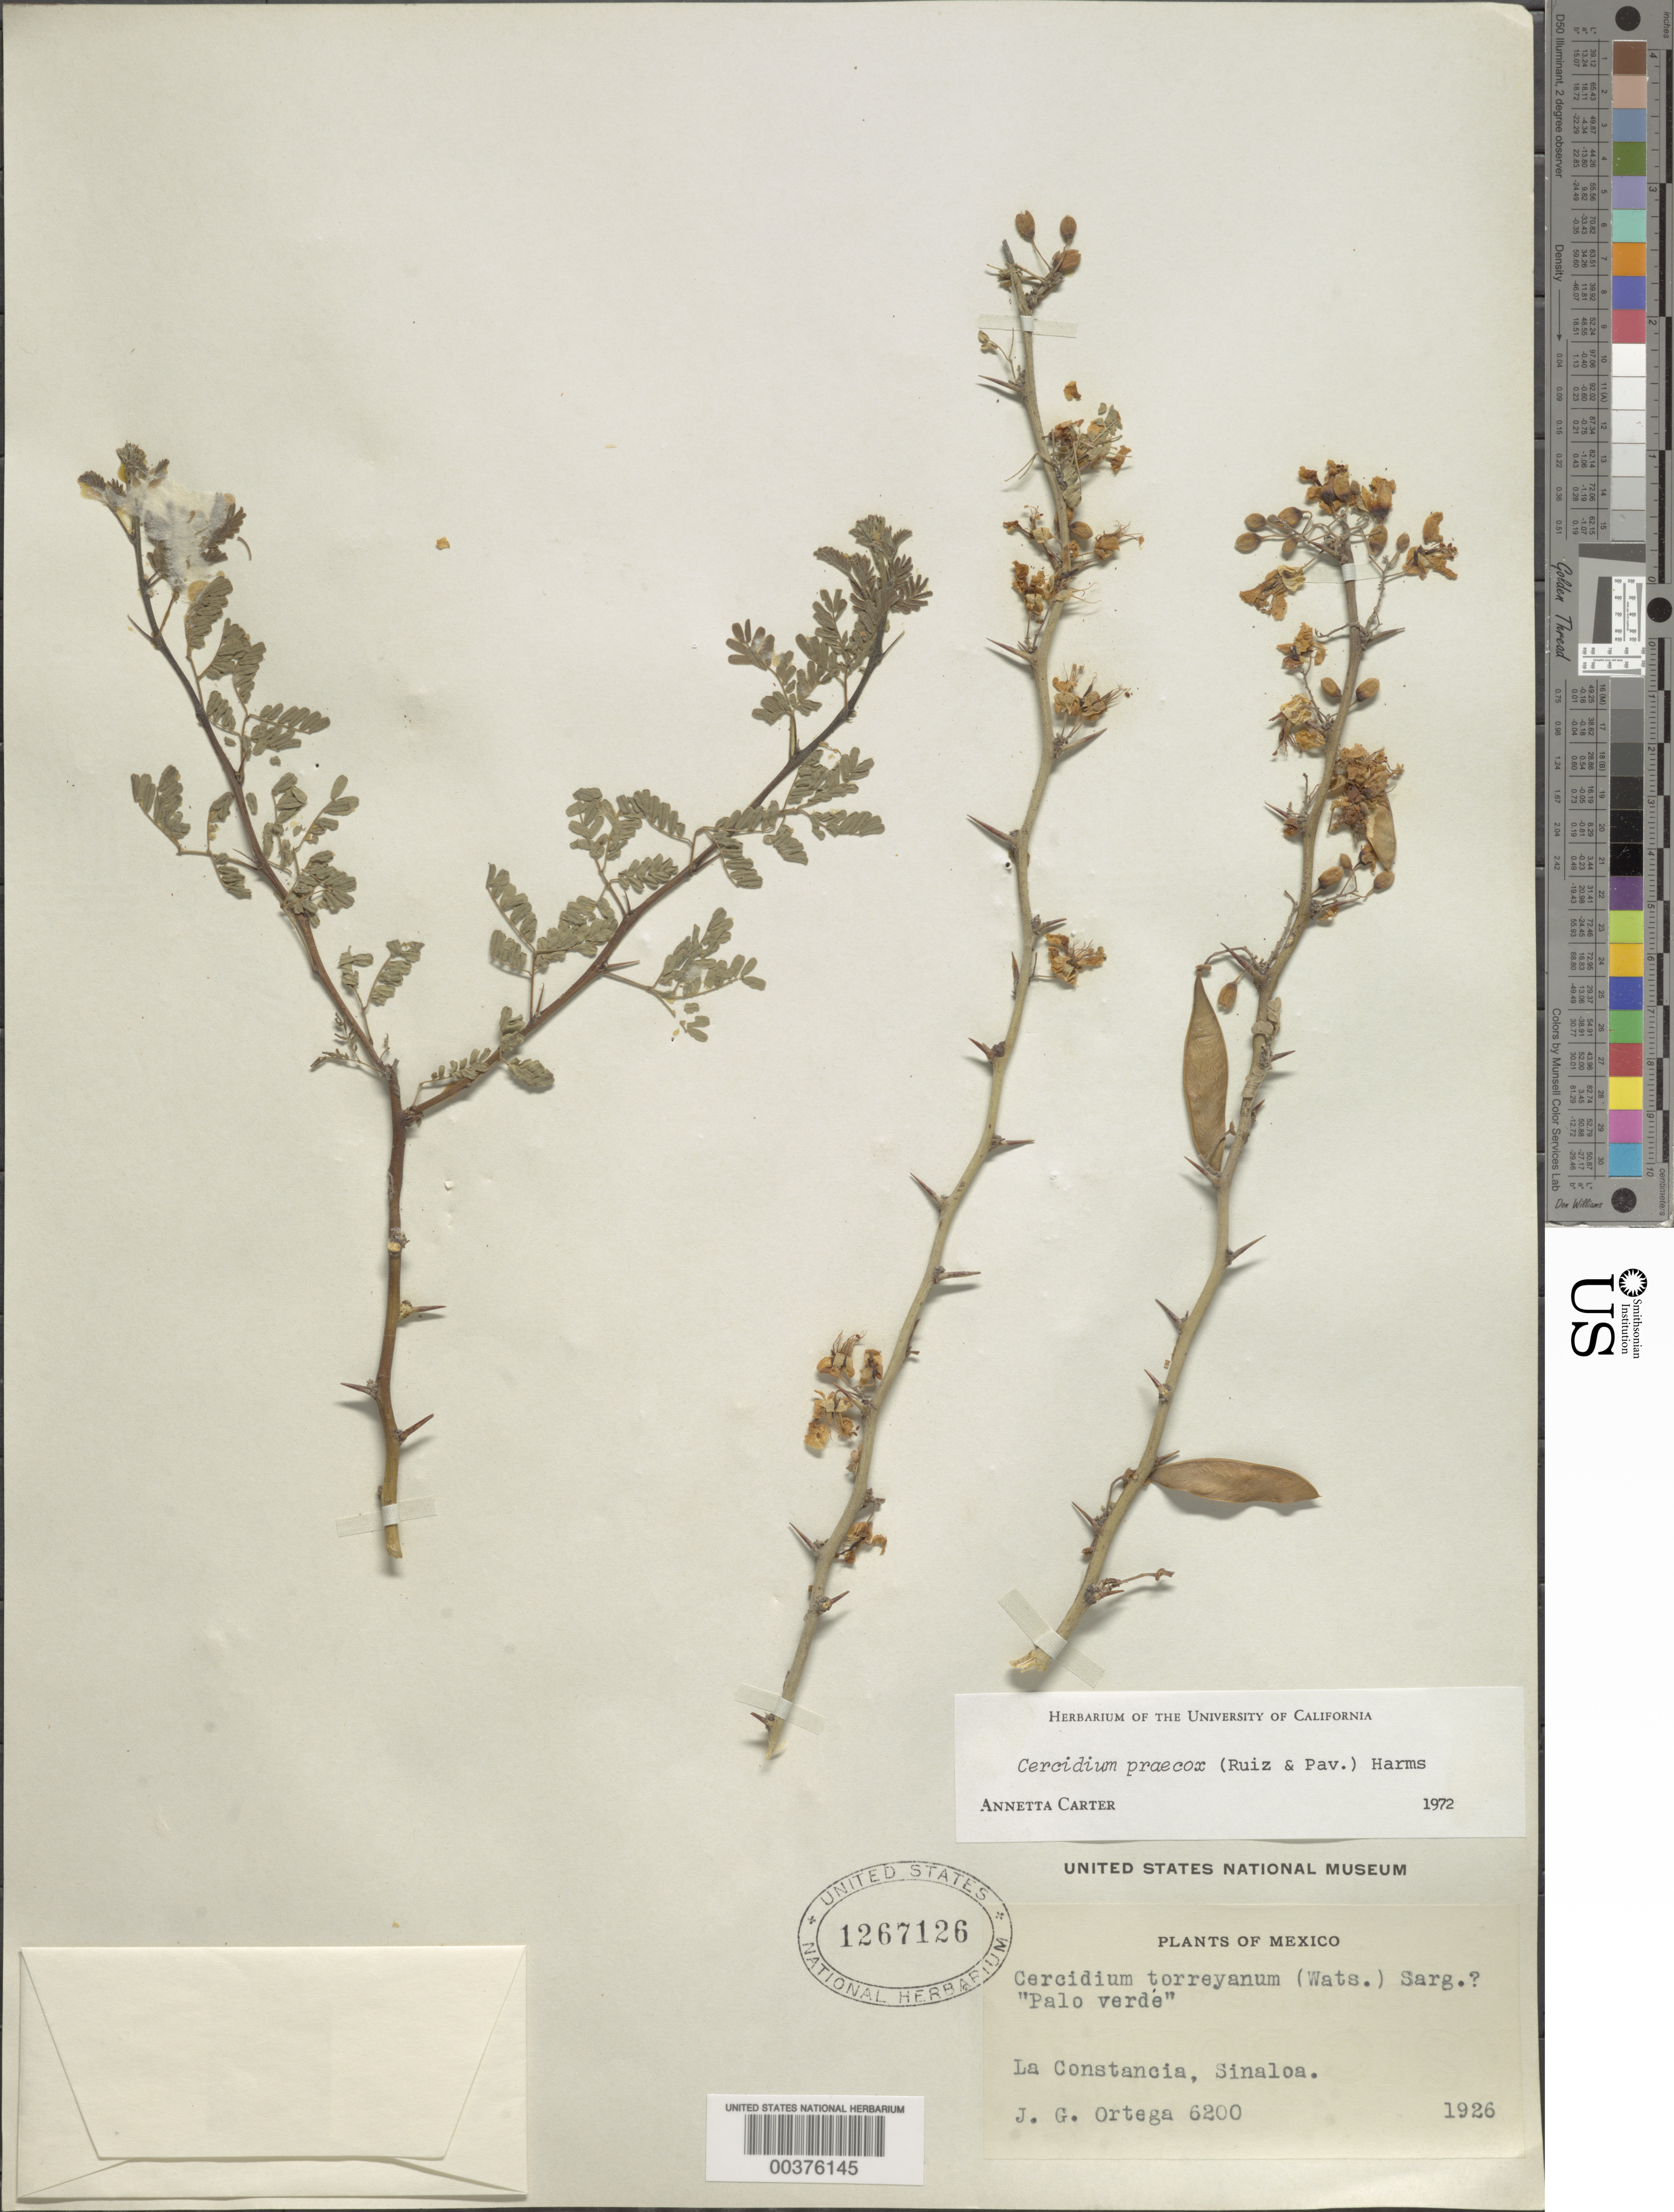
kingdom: Plantae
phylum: Tracheophyta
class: Magnoliopsida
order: Fabales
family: Fabaceae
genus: Parkinsonia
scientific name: Parkinsonia praecox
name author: (Ruiz & Pav.) J.E. Hawkins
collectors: J. Ortega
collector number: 6200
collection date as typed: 1926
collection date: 1926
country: Mexico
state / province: Sinaloa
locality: La constancia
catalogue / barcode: US 1267126